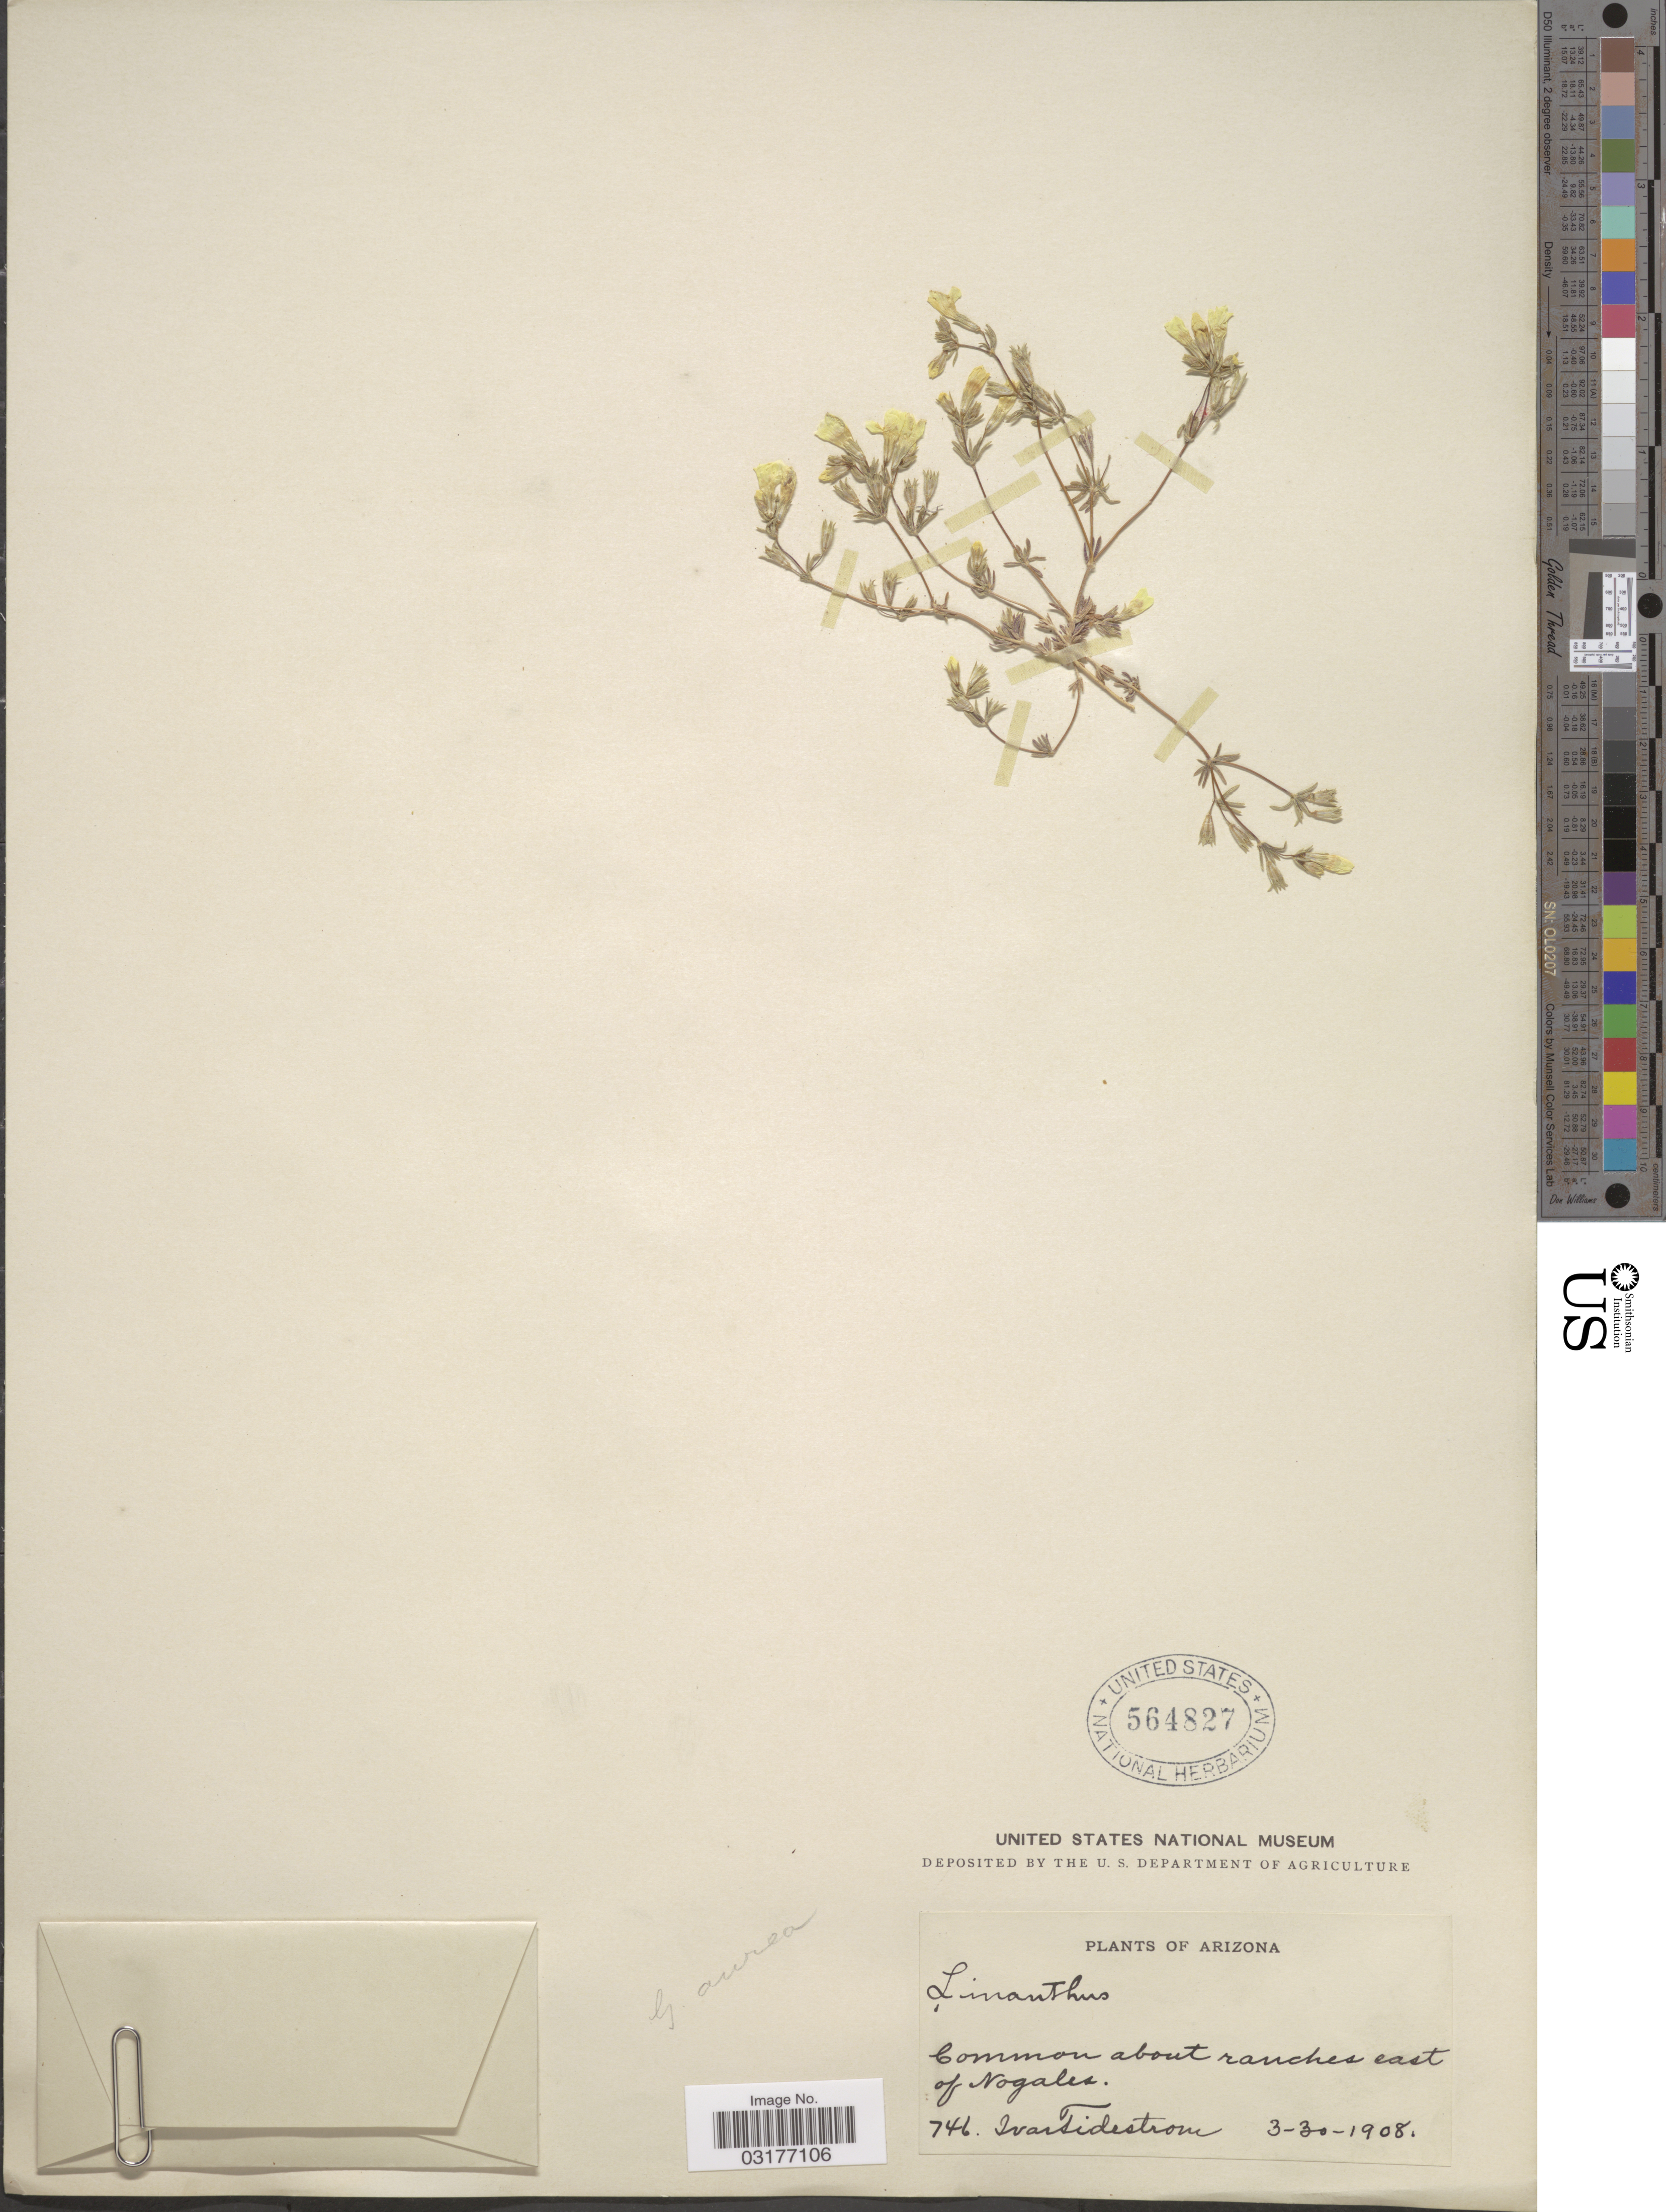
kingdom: Plantae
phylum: Tracheophyta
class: Magnoliopsida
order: Ericales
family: Polemoniaceae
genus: Leptosiphon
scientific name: Leptosiphon chrysanthus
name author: J.M. Porter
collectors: I. F. Tidestrom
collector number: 746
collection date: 1908-03-30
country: United States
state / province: Arizona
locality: About ranches east of Nogales.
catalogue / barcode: US 564827